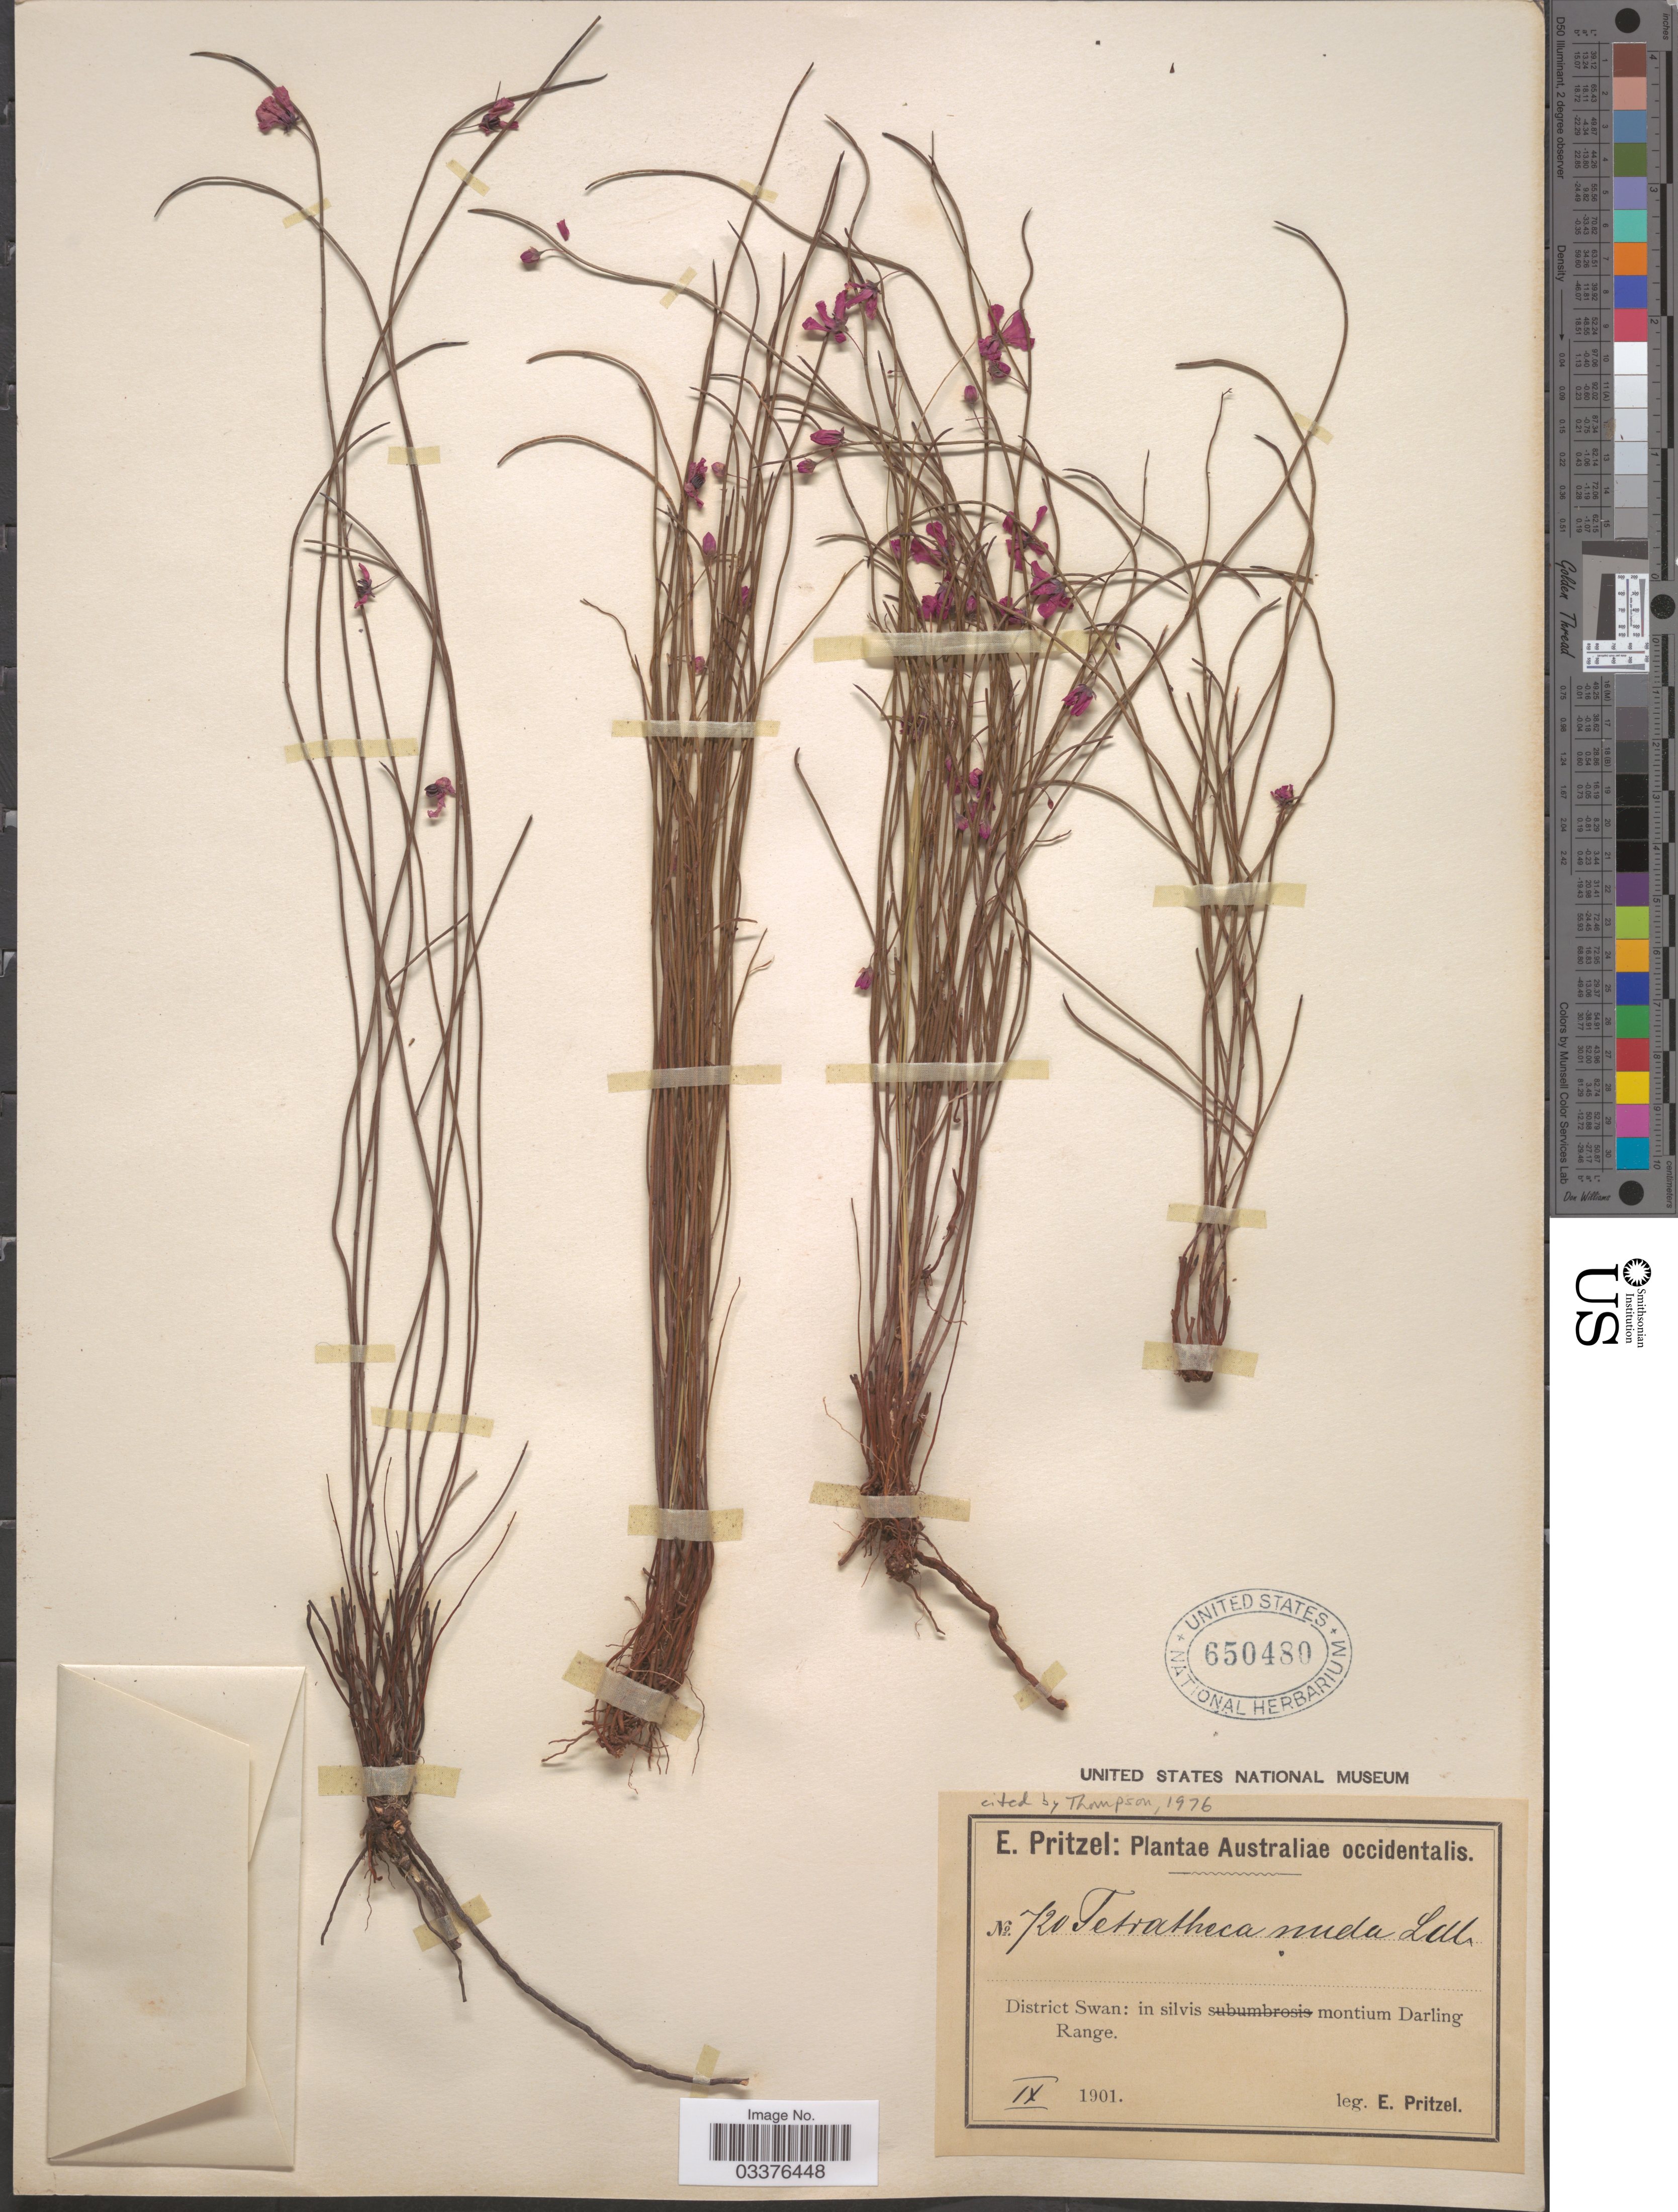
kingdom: Plantae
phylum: Tracheophyta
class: Magnoliopsida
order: Oxalidales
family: Elaeocarpaceae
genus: Tetratheca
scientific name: Tetratheca nuda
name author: Lindl.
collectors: E. G. Pritzel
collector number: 720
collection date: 1901-09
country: Australia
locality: Australiae occidentalis. District Swan: in silvis montium Darling Range.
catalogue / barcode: US 650480